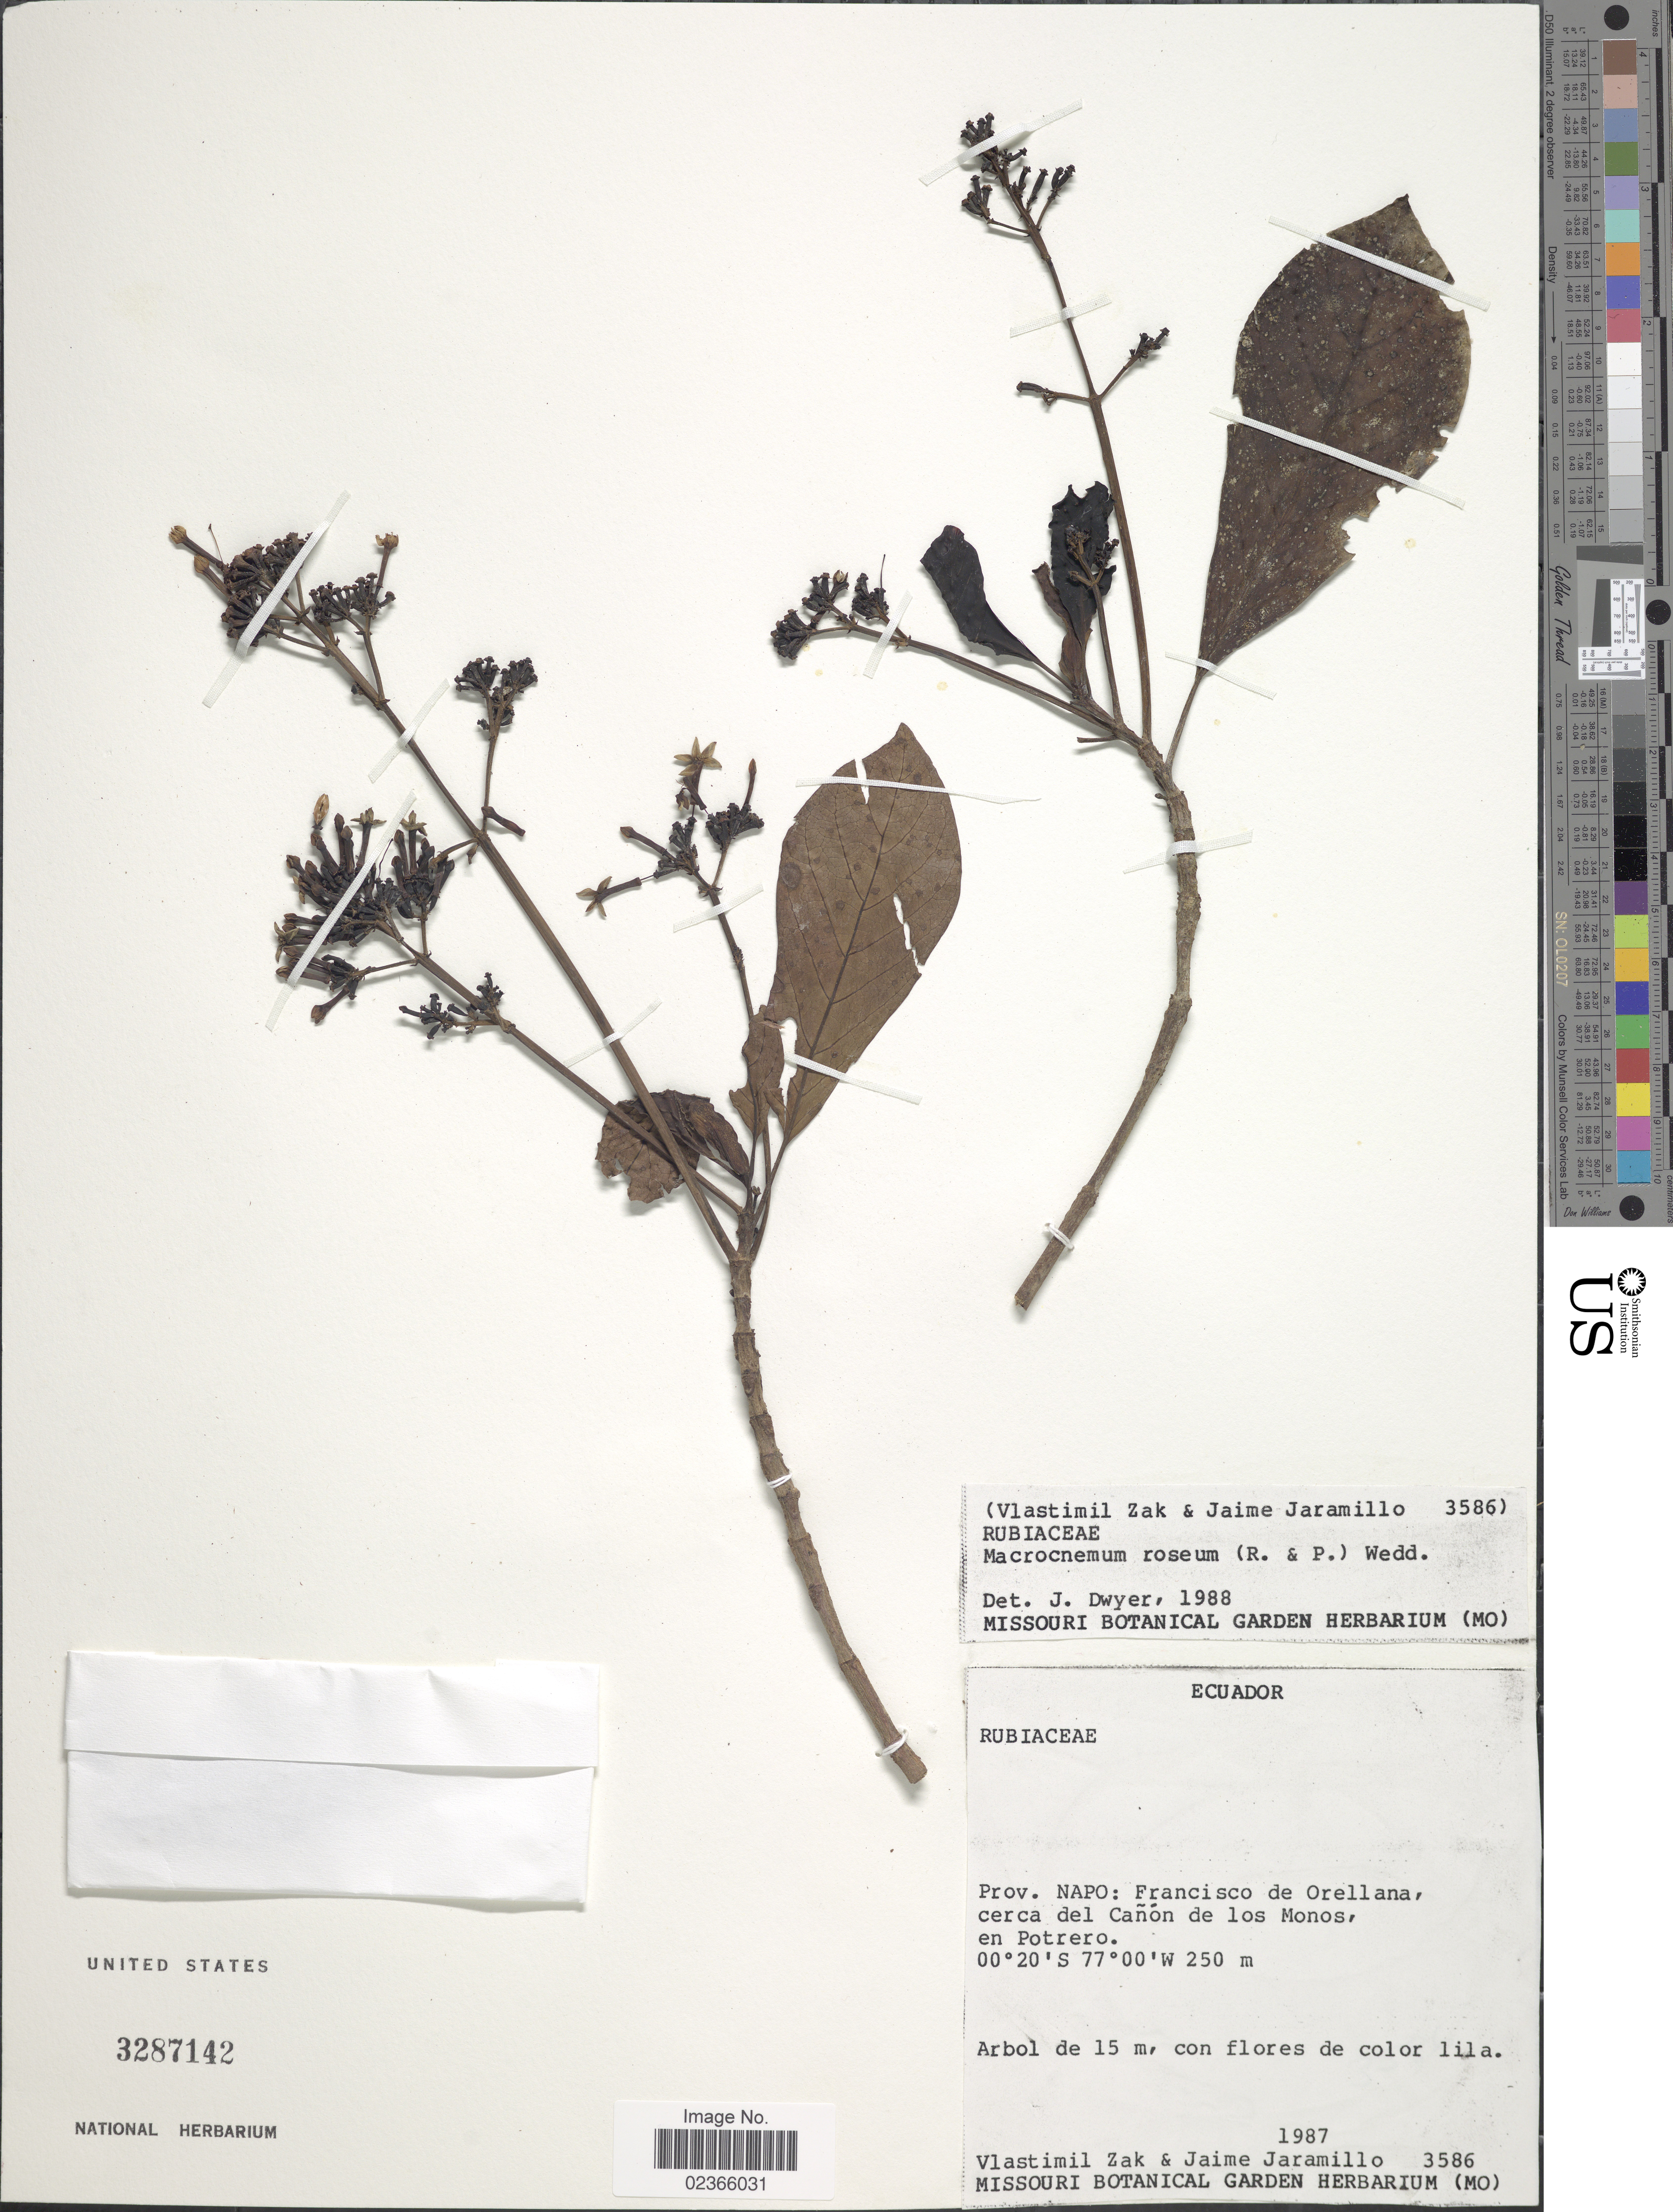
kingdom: Plantae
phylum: Tracheophyta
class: Magnoliopsida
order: Gentianales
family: Rubiaceae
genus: Macrocnemum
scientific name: Macrocnemum roseum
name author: Wedd.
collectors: V. Zak & J. Jaramillo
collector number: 3586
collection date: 1987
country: Ecuador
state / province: Napo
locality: Francisco de Orellana, cerca del Canon de los Monos e Potrero.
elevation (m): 250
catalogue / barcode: US 3287142